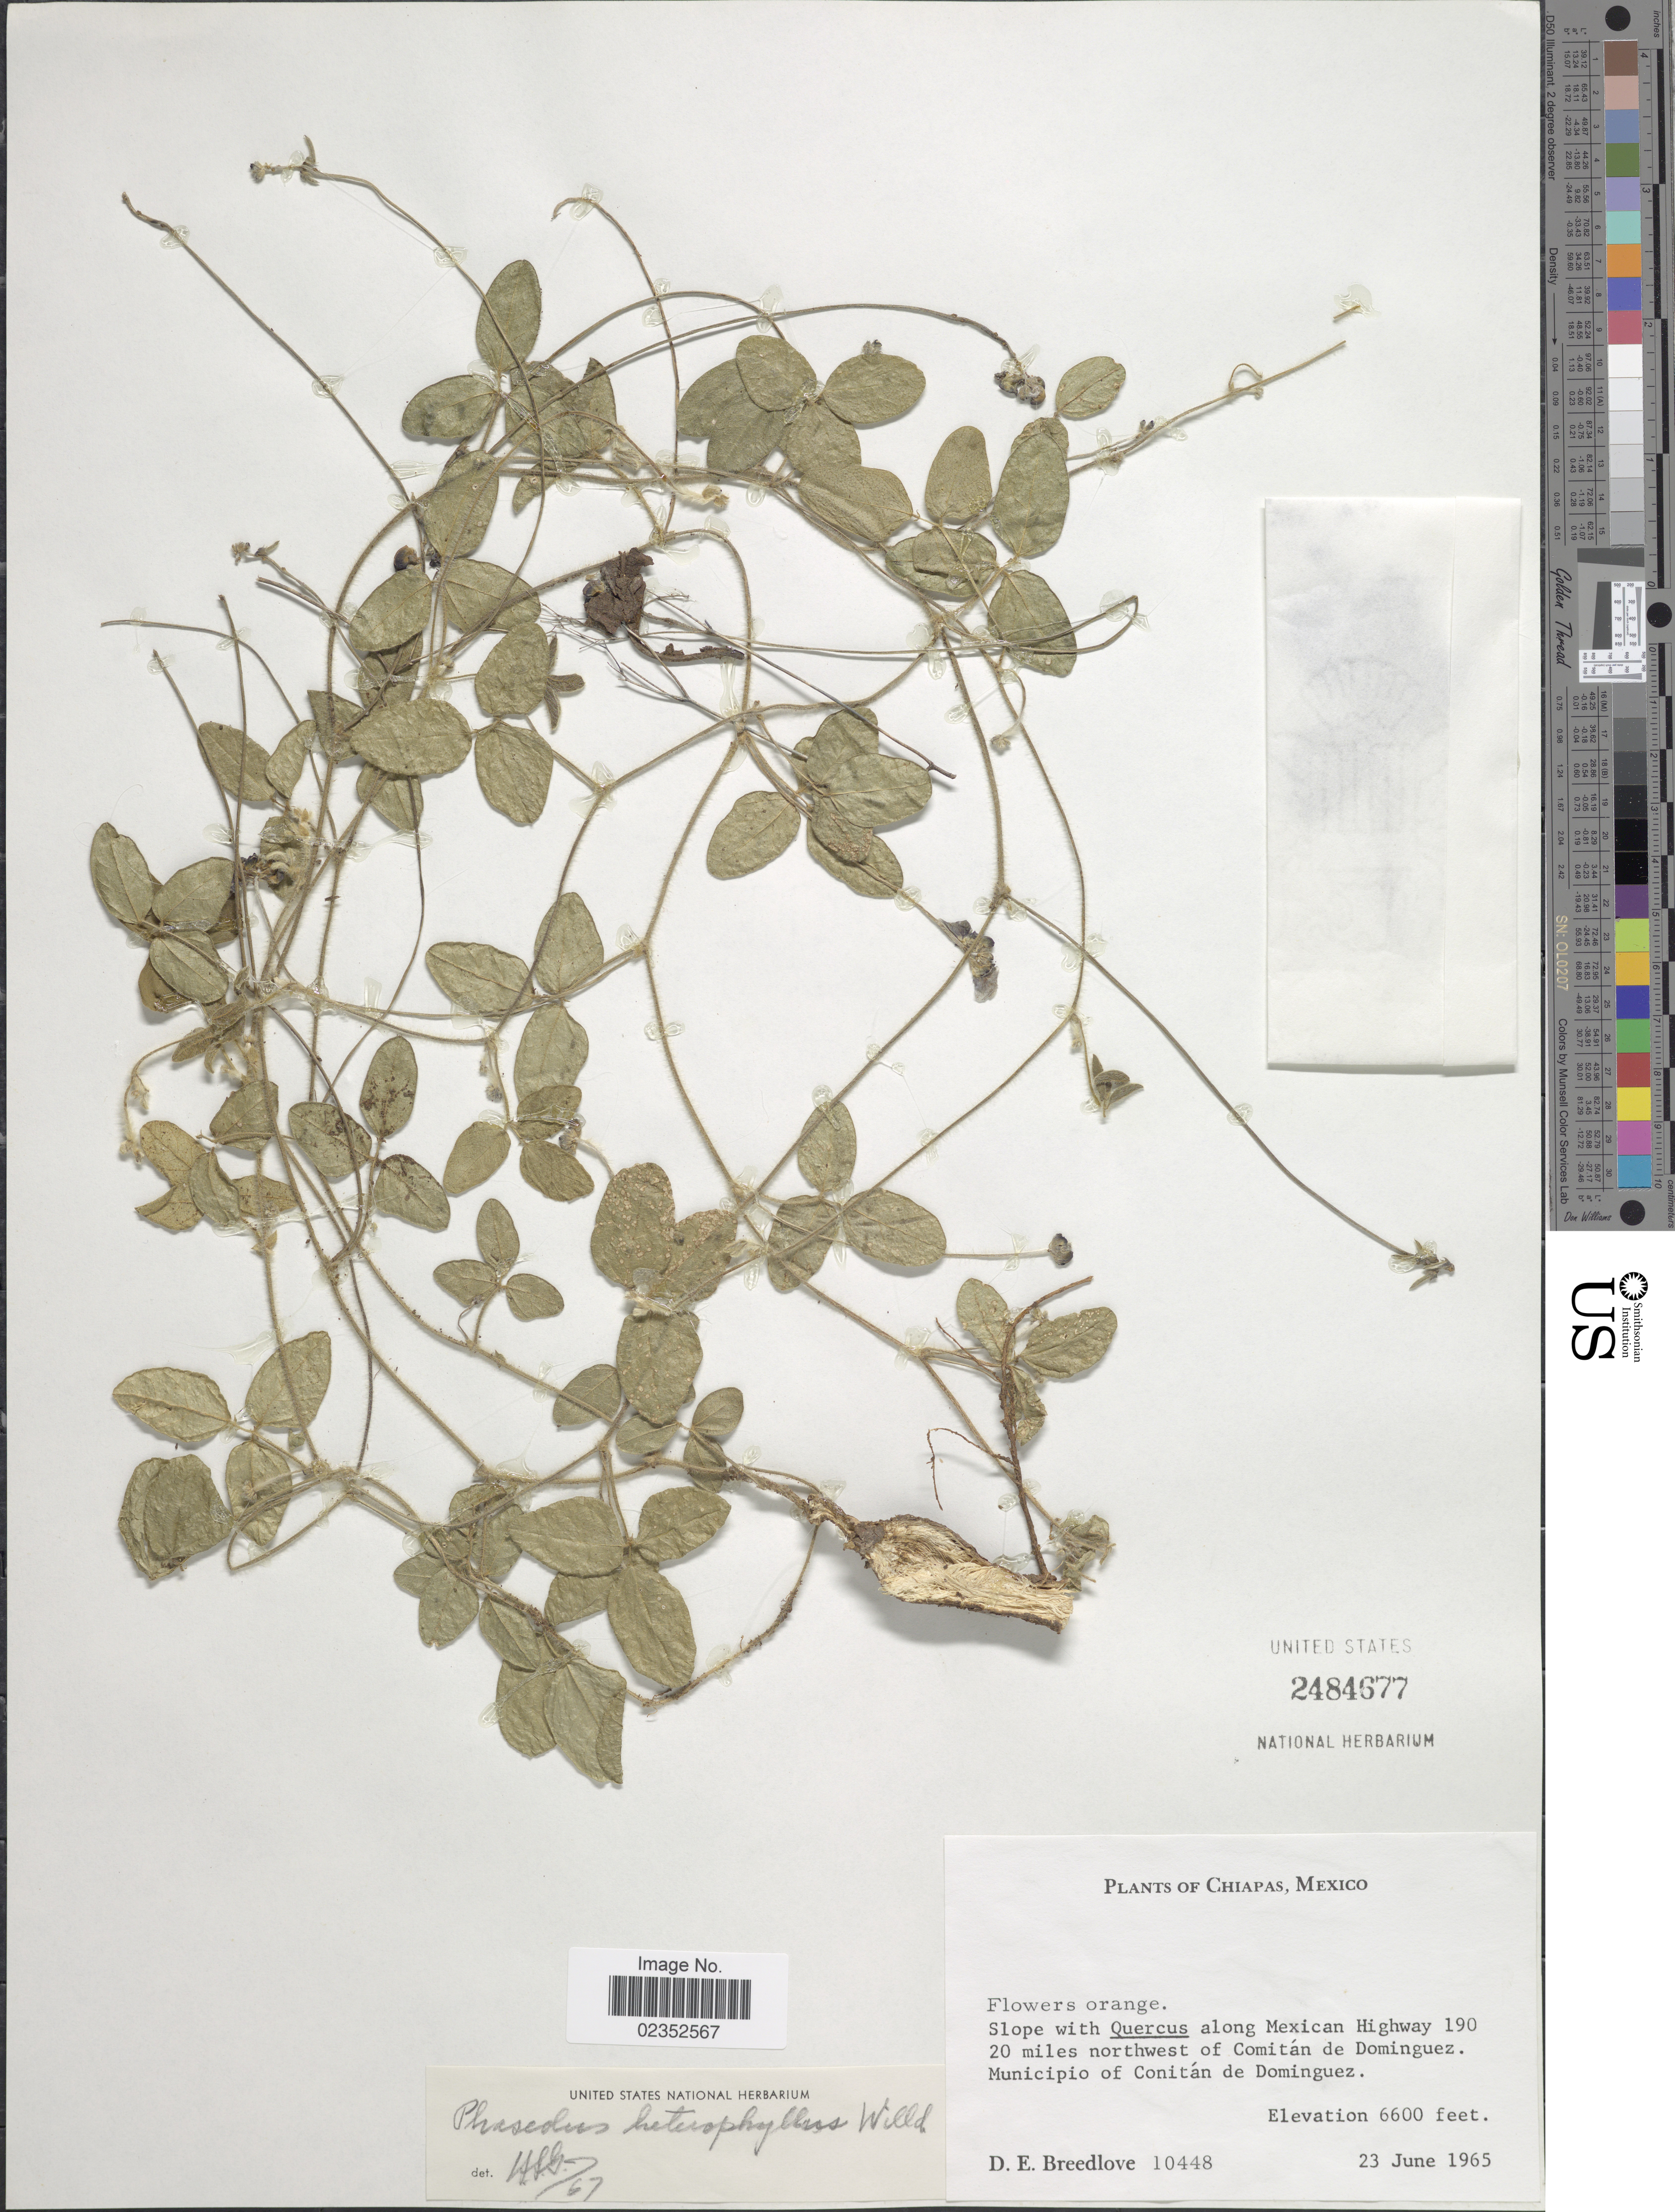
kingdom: Plantae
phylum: Tracheophyta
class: Magnoliopsida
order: Fabales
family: Fabaceae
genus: Macroptilium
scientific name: Macroptilium gibbosifolium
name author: (Ortega) A. Delgado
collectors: D. E. Breedlove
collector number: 10448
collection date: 1965-06-23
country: Mexico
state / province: Chiapas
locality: Along Mexican Highway 190, 20 miles northwest of Comitan de Dominguez, municipio of Conitan de Dominguez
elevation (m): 2012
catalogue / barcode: US 2484677